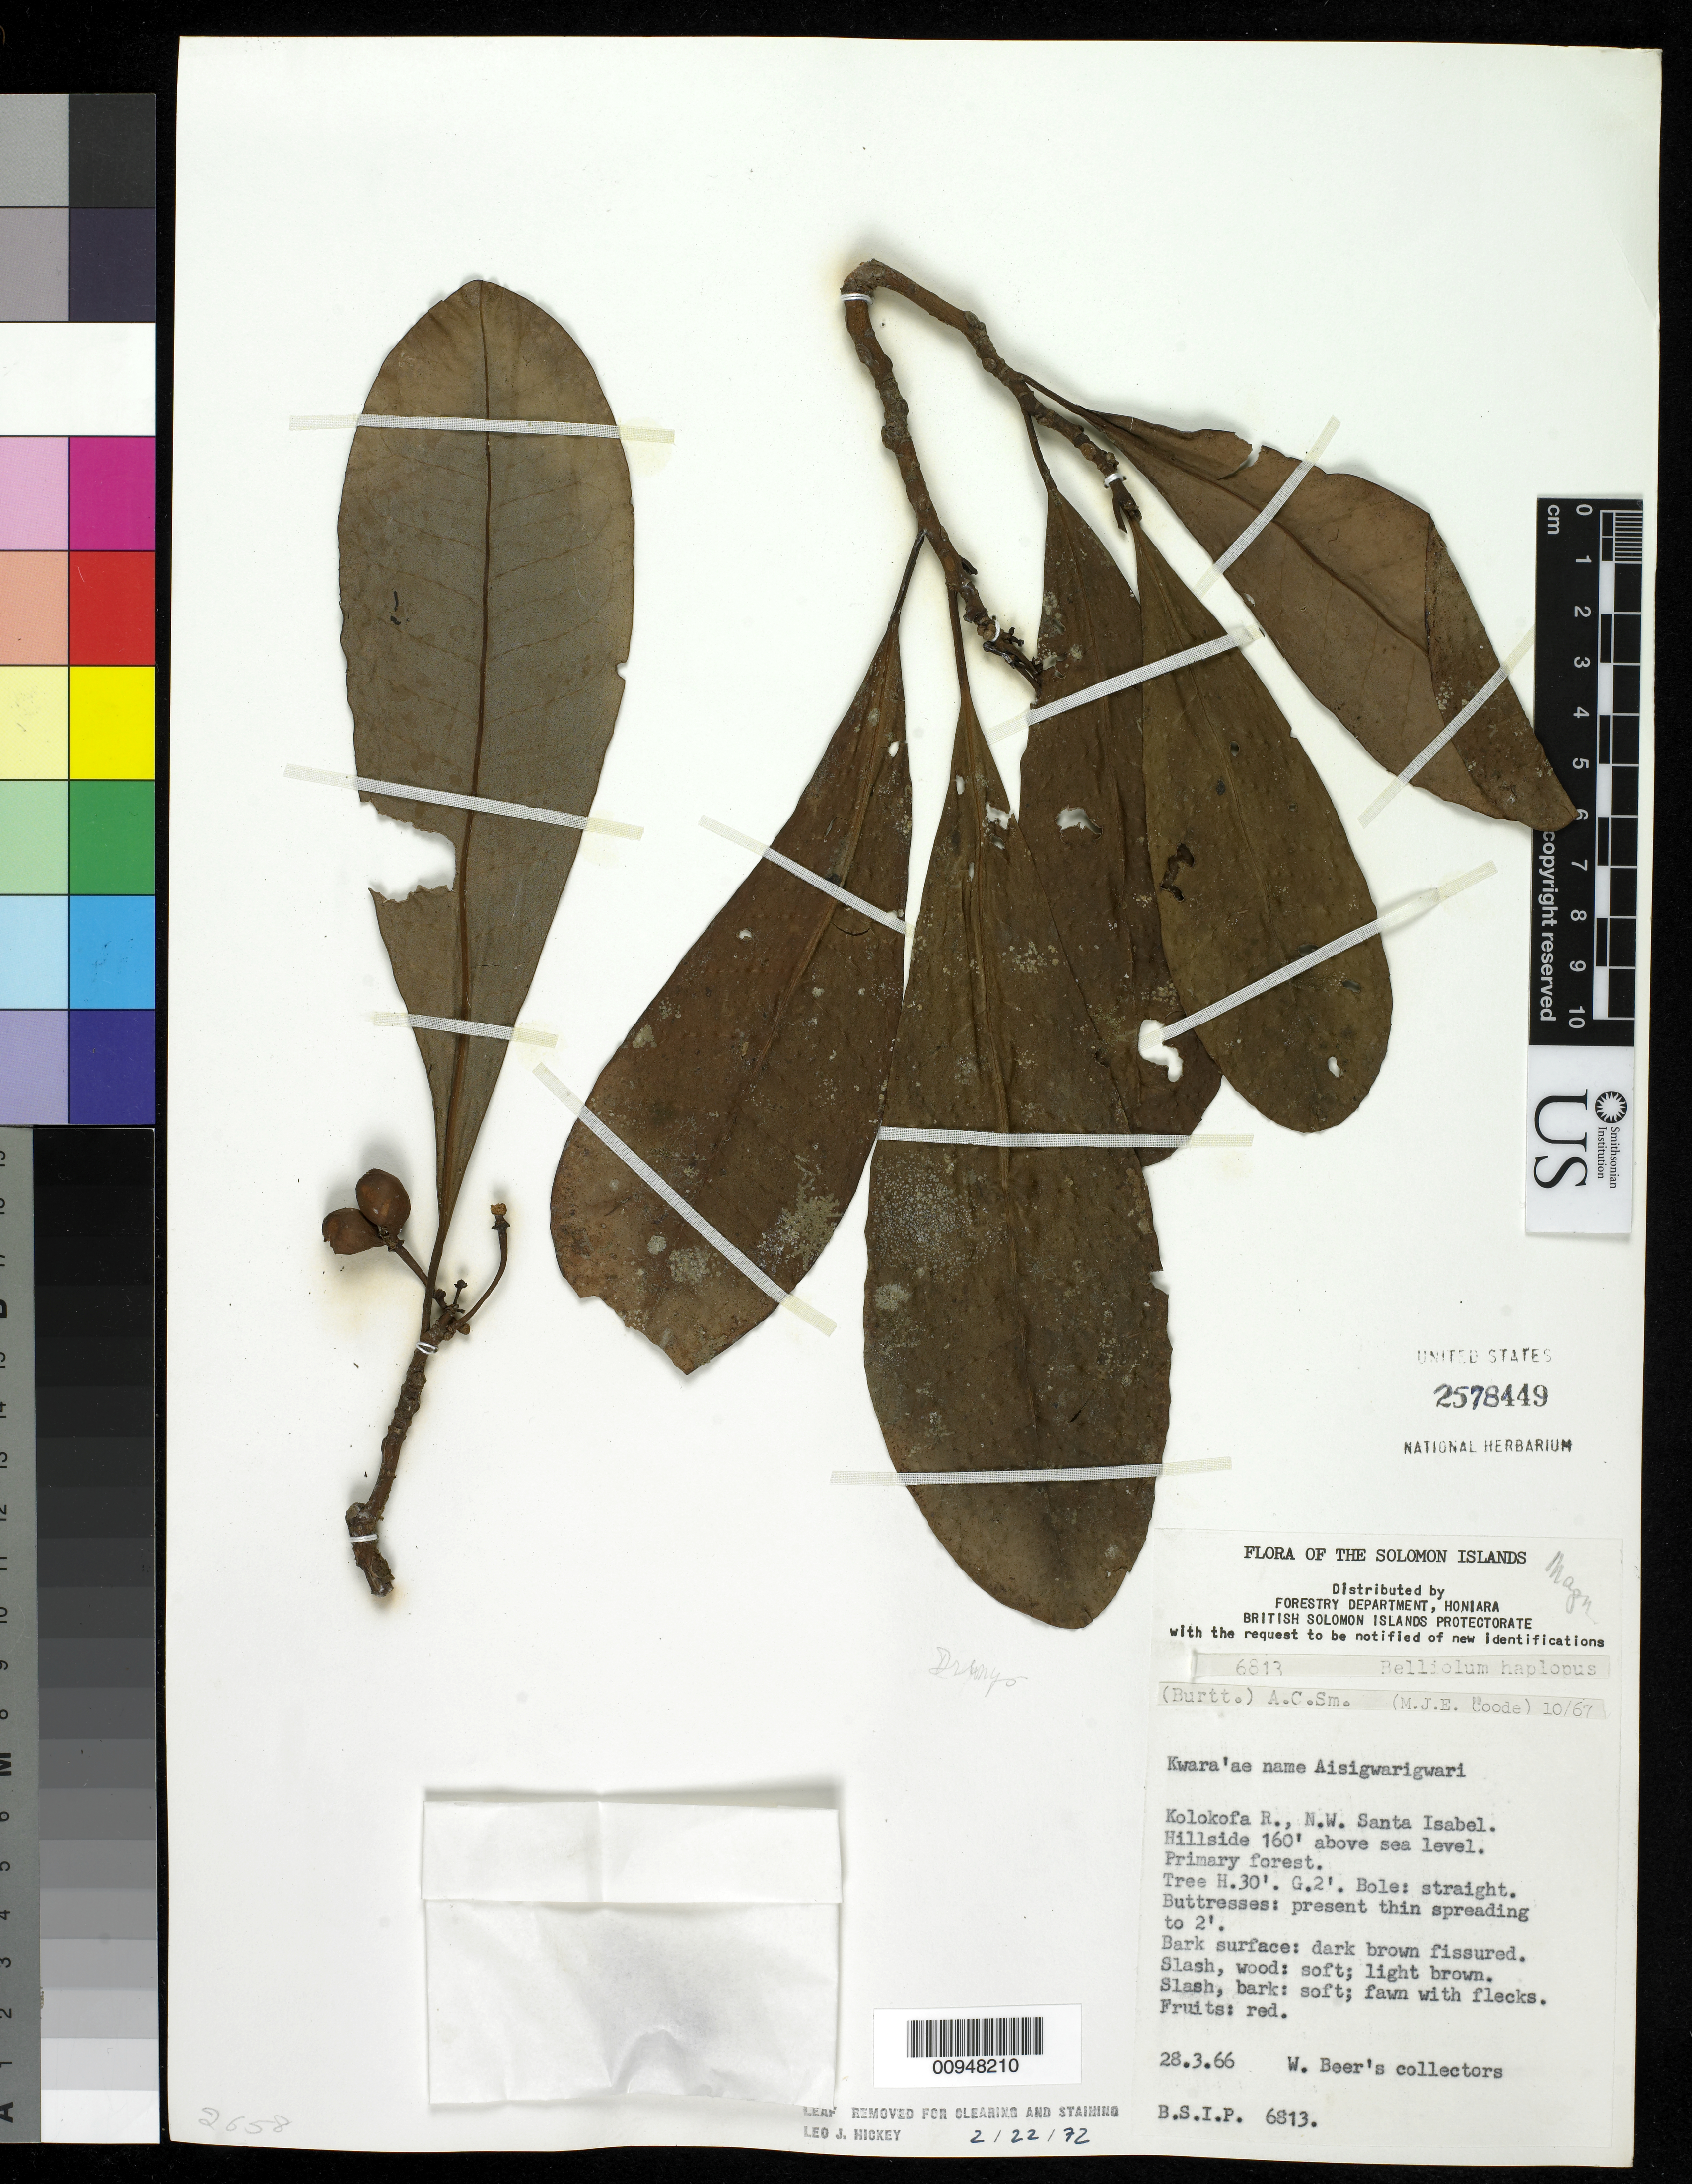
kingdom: Plantae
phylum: Tracheophyta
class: Magnoliopsida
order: Canellales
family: Winteraceae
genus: Belliolum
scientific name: Belliolum haplopus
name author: (B.L. Burtt) A.C. Sm.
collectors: W. Beer's Collectors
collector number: BSIP 6813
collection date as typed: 28 Mar 1966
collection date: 1966-03-28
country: Solomon Islands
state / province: Isabel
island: Santa Isabel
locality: Kolokofa River, NW Santa Isabel.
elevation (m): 49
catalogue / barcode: US 2578449